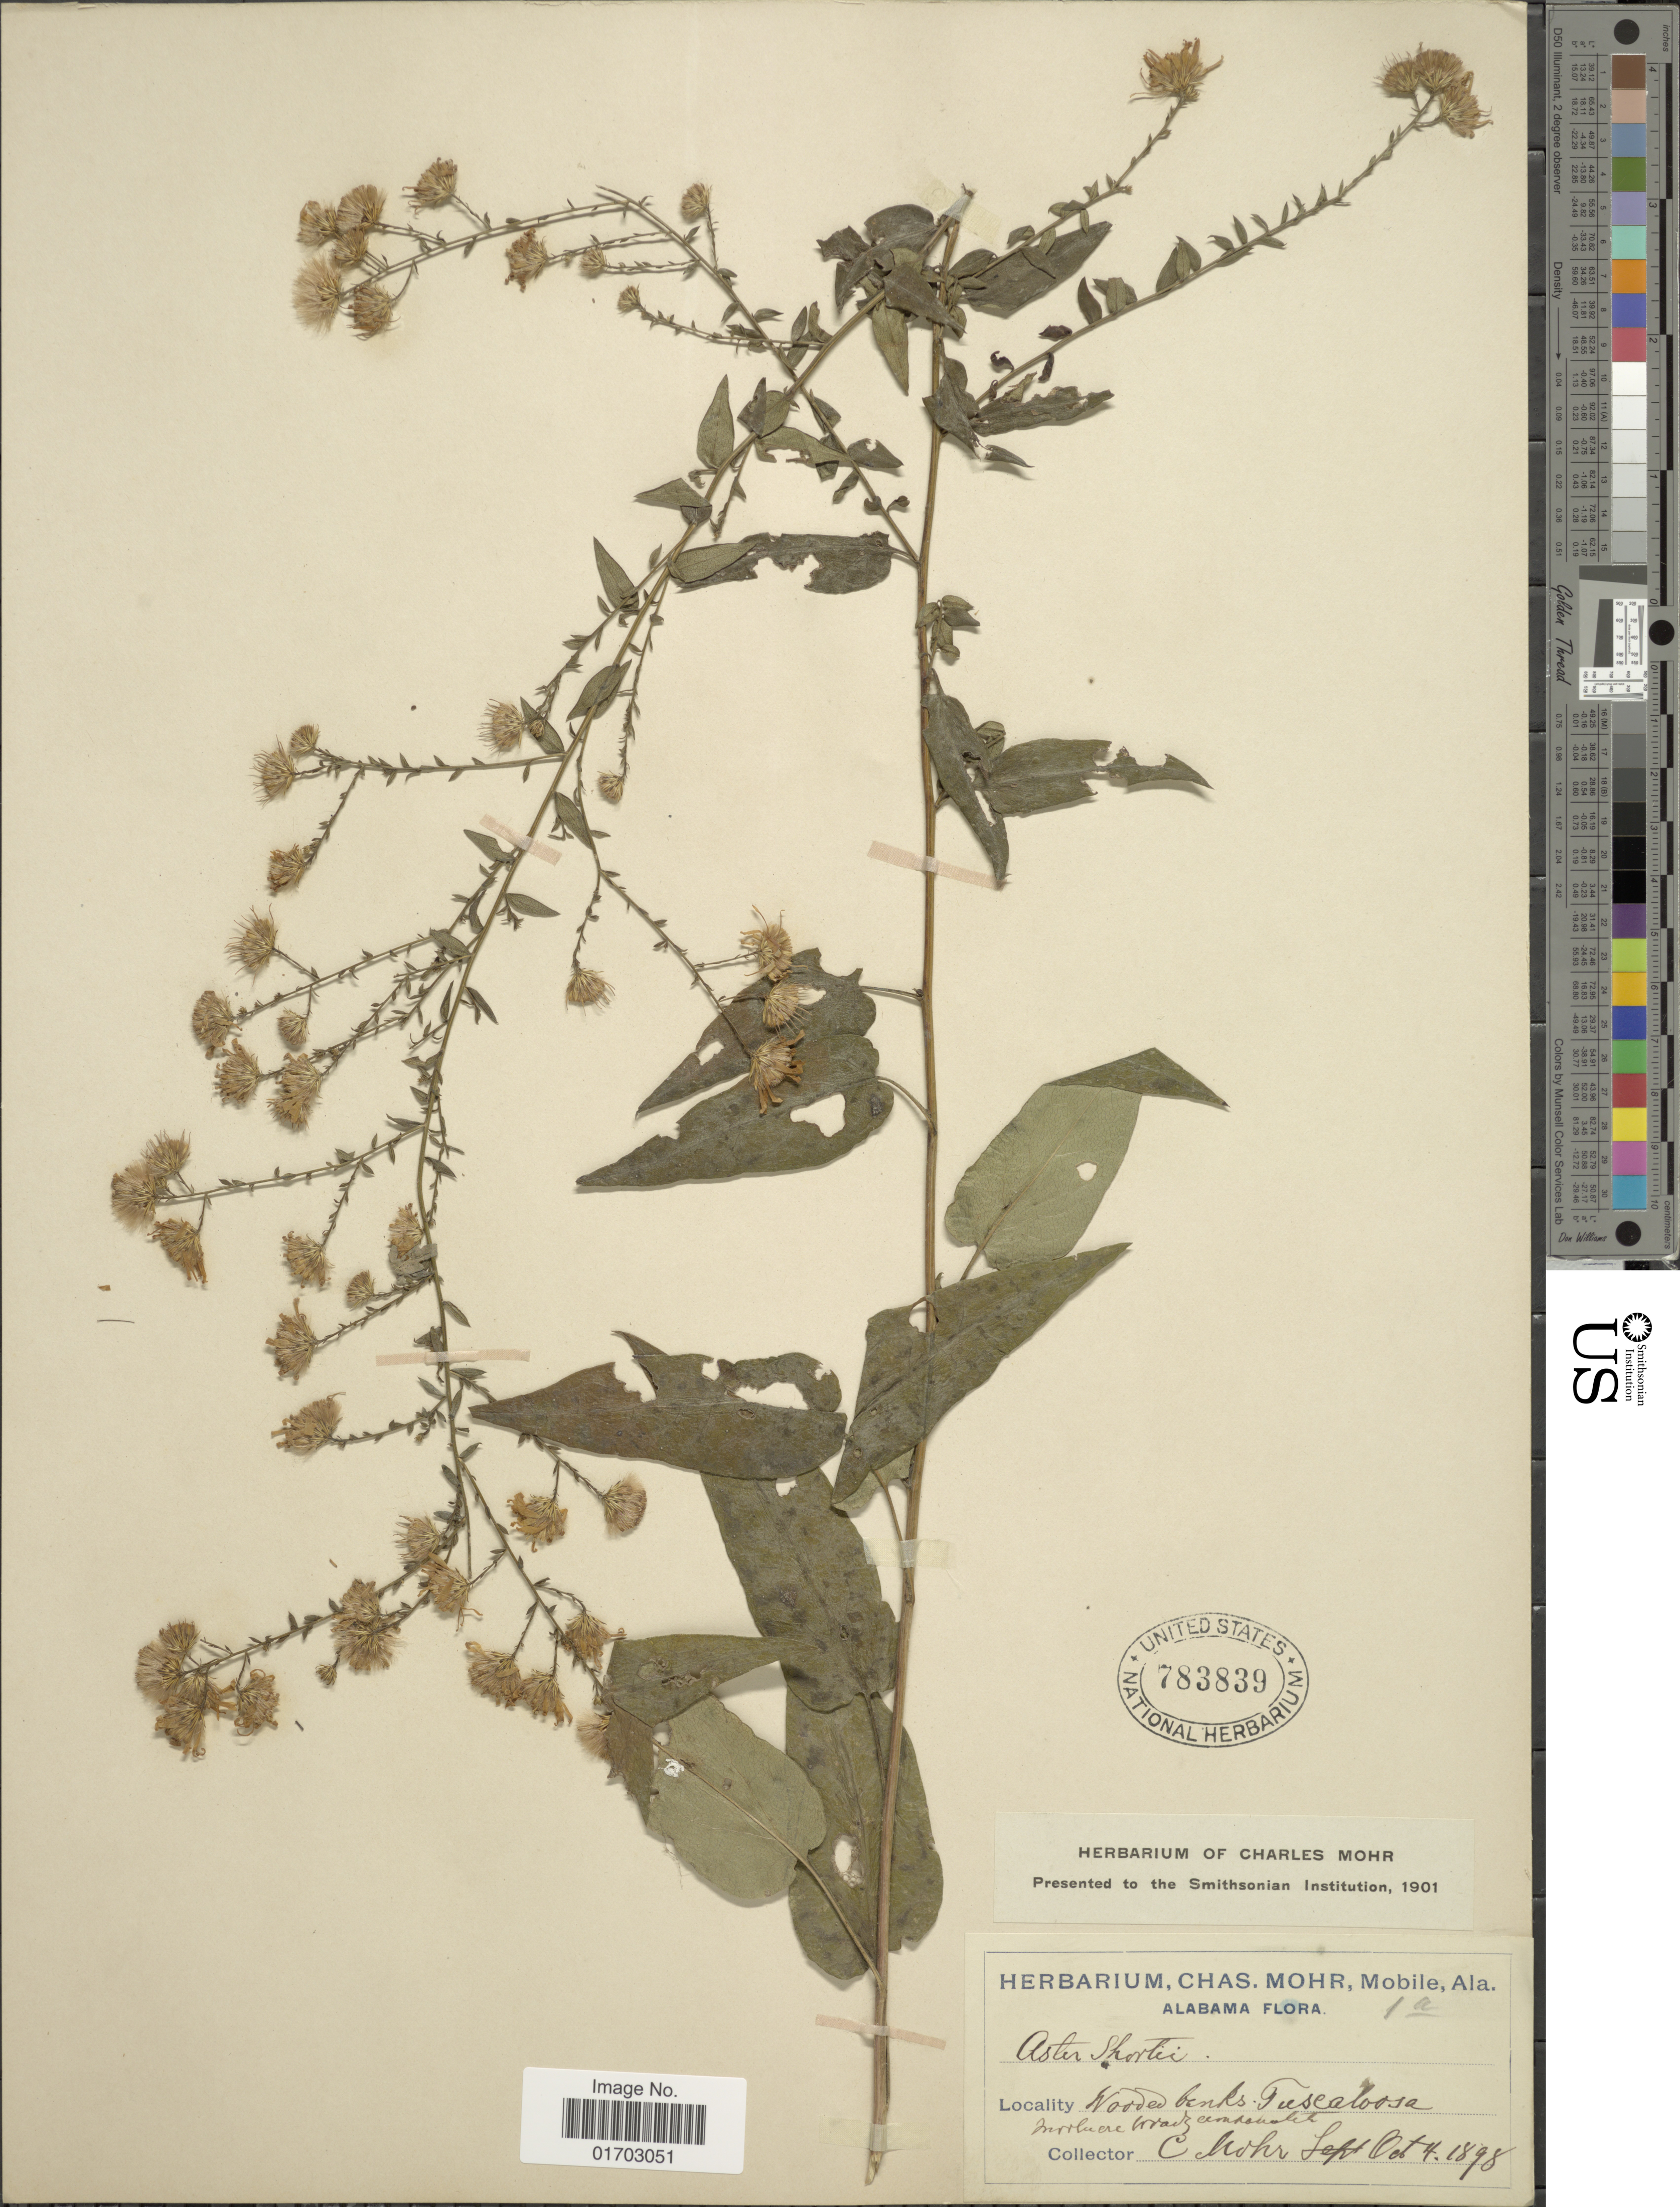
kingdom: Plantae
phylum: Tracheophyta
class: Magnoliopsida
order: Asterales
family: Asteraceae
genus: Symphyotrichum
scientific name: Symphyotrichum shortii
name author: (Lindl.) G.L. Nesom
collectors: C. T. Mohr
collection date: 1898-09/1898-10-04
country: United States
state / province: Alabama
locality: Tuscaloosa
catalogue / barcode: US 783839